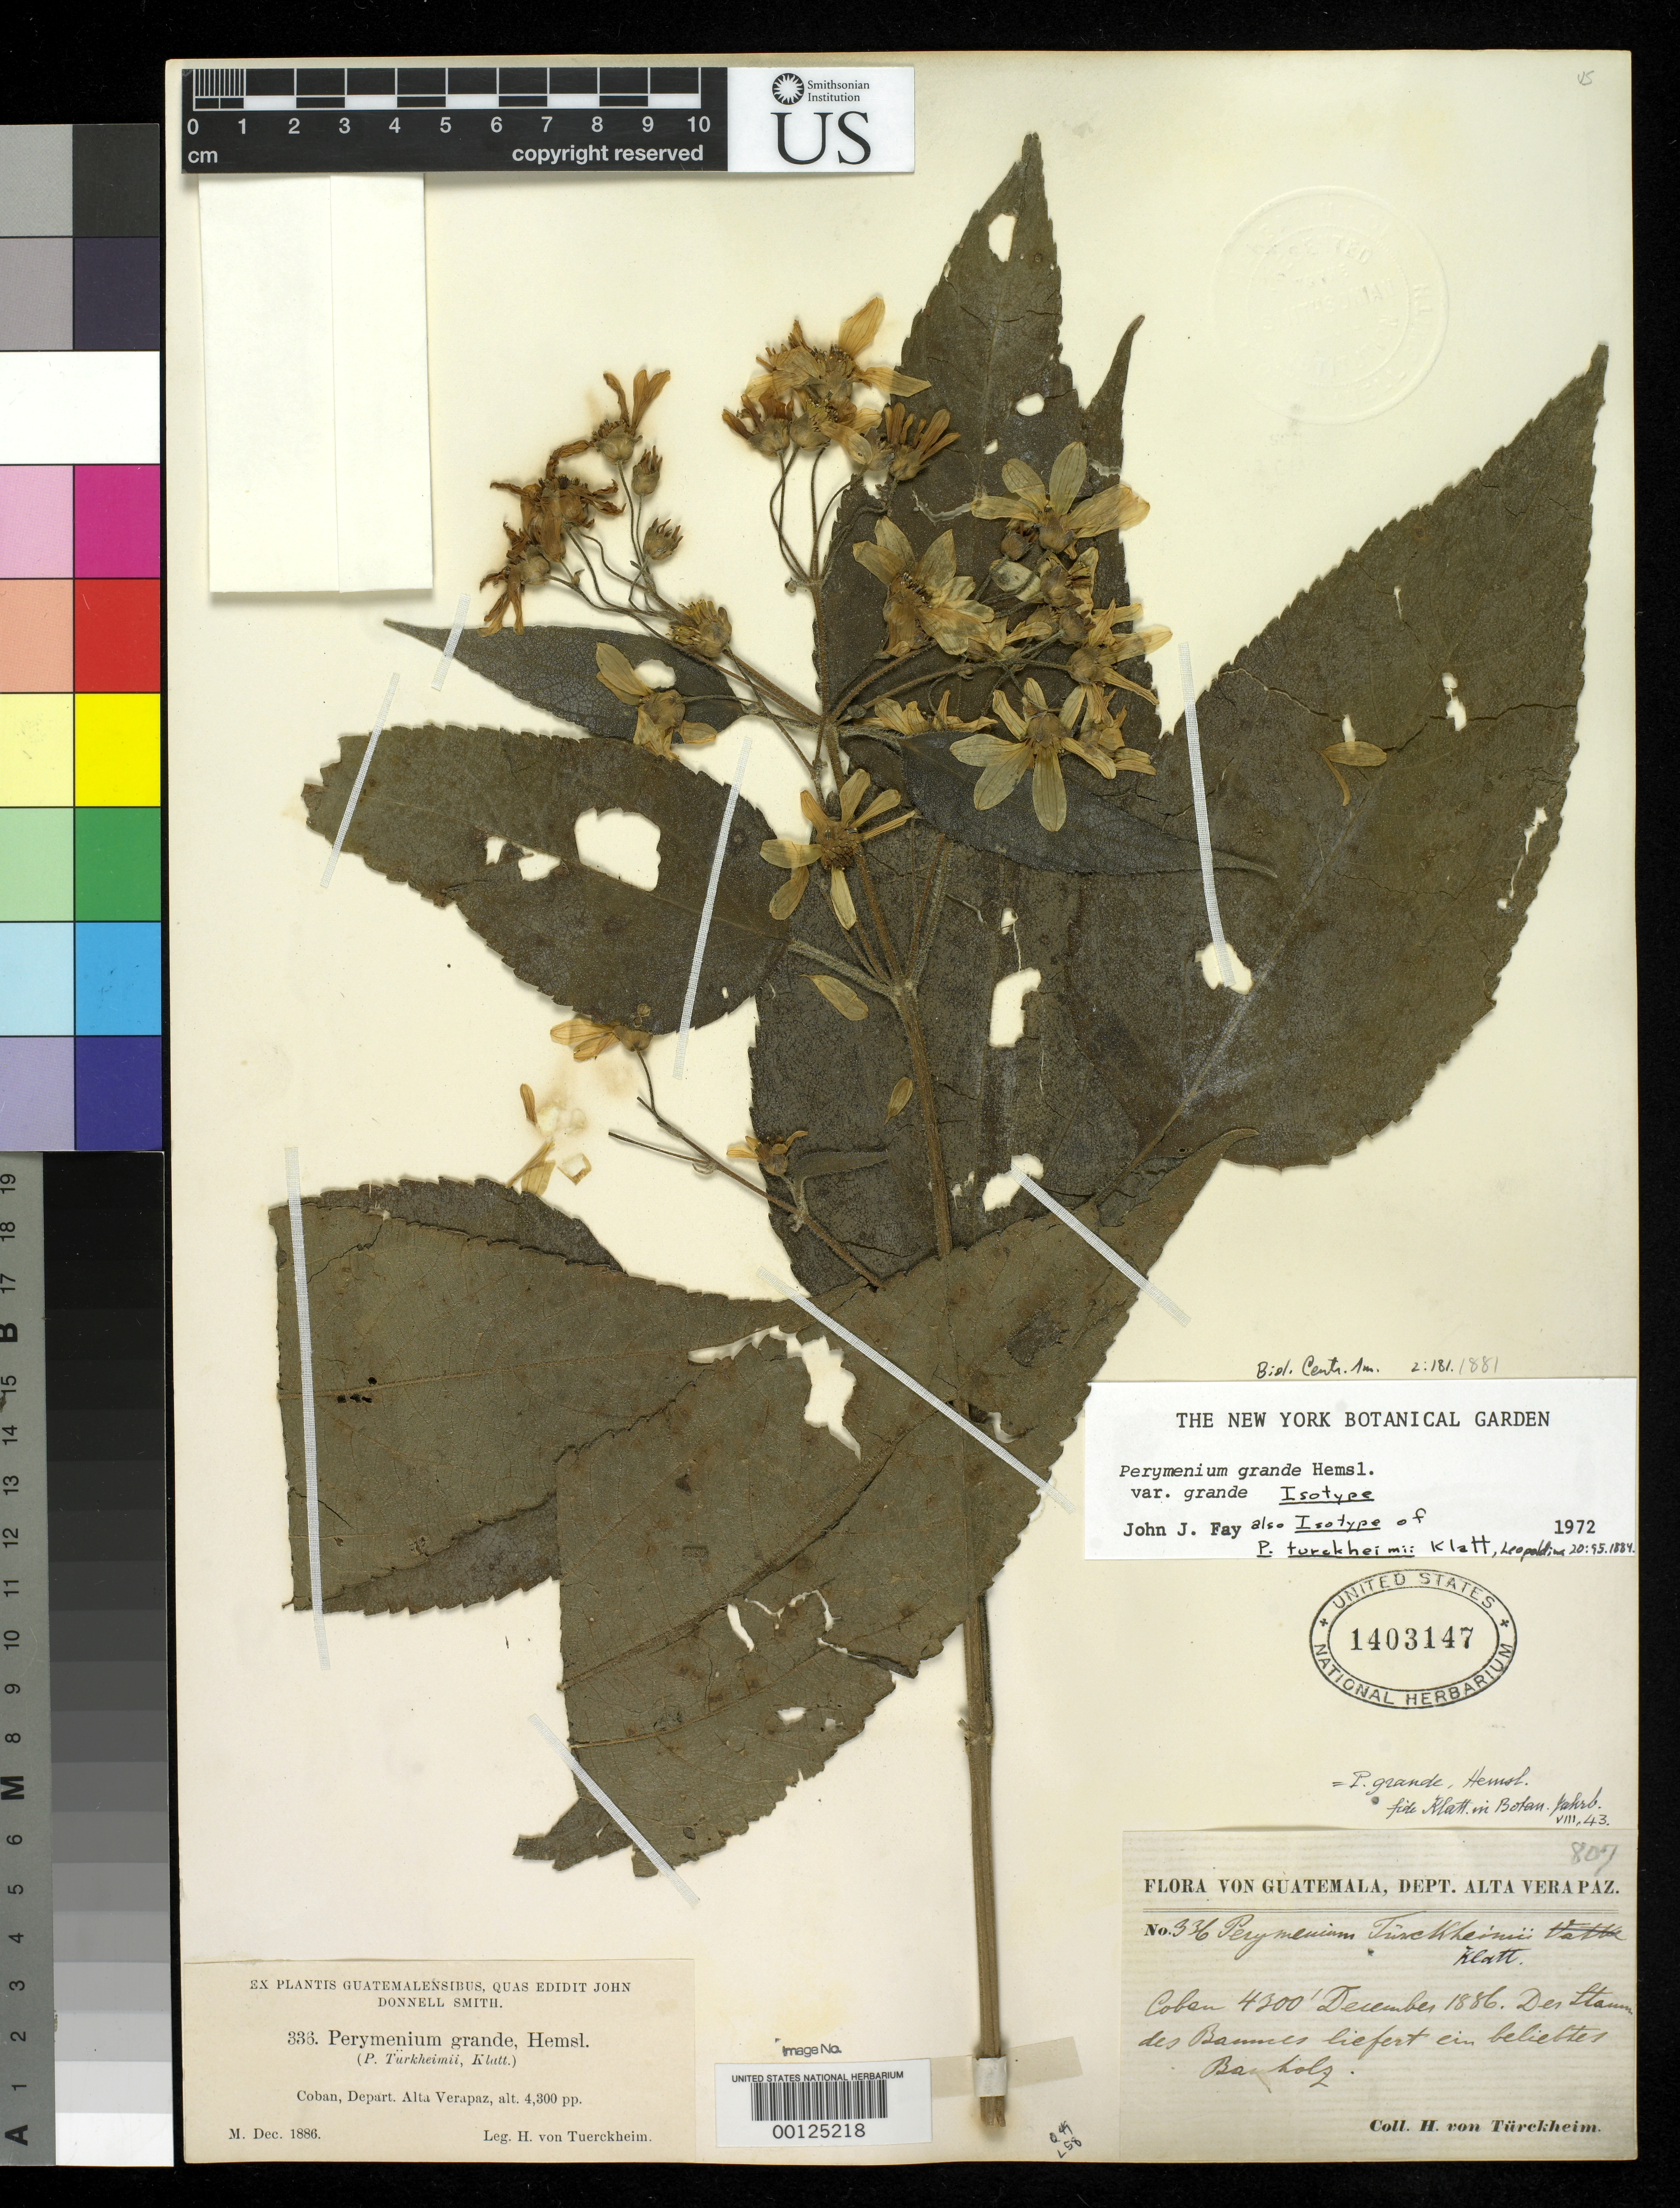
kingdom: Plantae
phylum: Tracheophyta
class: Magnoliopsida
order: Asterales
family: Asteraceae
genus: Perymenium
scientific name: Perymenium grande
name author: Hemsl.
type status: Isotype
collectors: H. von Türckheim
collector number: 336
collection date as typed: Dec 1886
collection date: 1886-12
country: Guatemala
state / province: Alta Verapaz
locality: Cobán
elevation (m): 1311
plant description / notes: Hemsley cited Tuerckheim without collection number or date; Perymenium tuerckheimii Klatt (citing Tuerckheim 336) apparently based on same type collection, making the latter name superfluous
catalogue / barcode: US 1403147